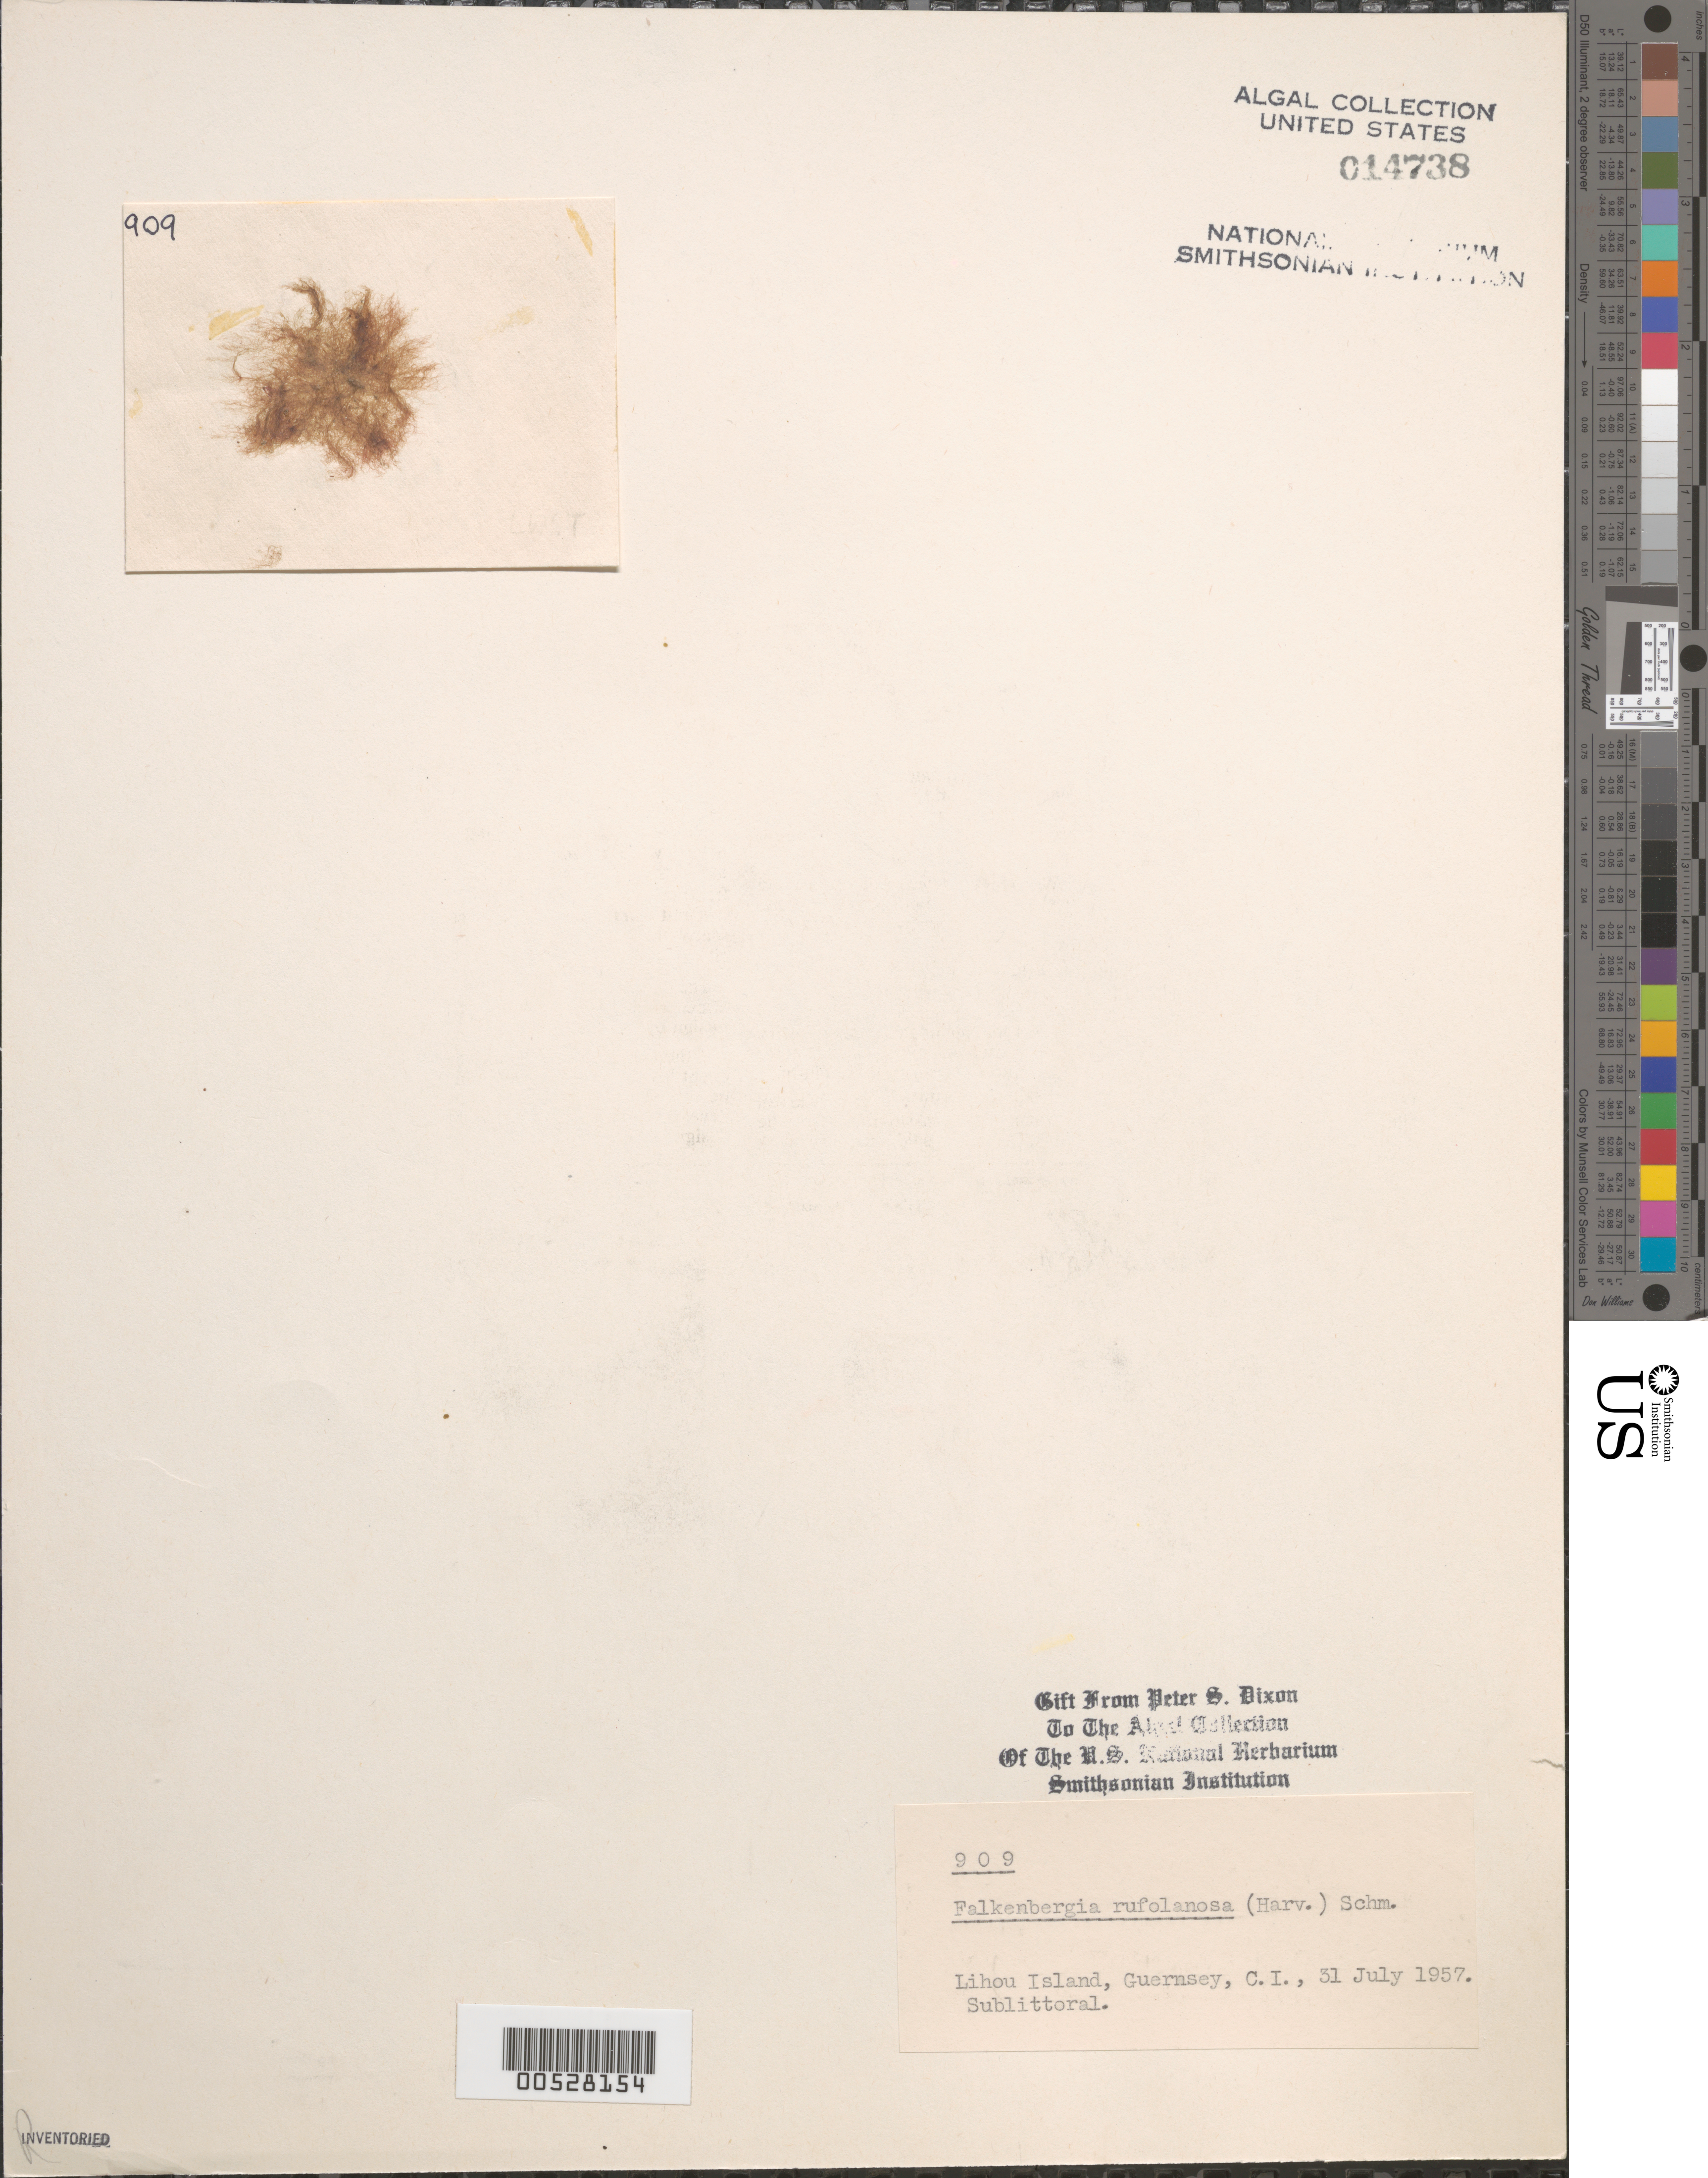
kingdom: Plantae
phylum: Rhodophyta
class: Florideophyceae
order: Bonnemaisoniales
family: Bonnemaisoniaceae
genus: Asparagopsis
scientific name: Asparagopsis armata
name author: Harv.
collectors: P. S. Dixon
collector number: PSD 909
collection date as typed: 31 Jul 1957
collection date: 1957-07-31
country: United Kingdom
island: Guernsey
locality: Channel Islands. Bailiwick of Guernsey. Lihou.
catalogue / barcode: US 14738